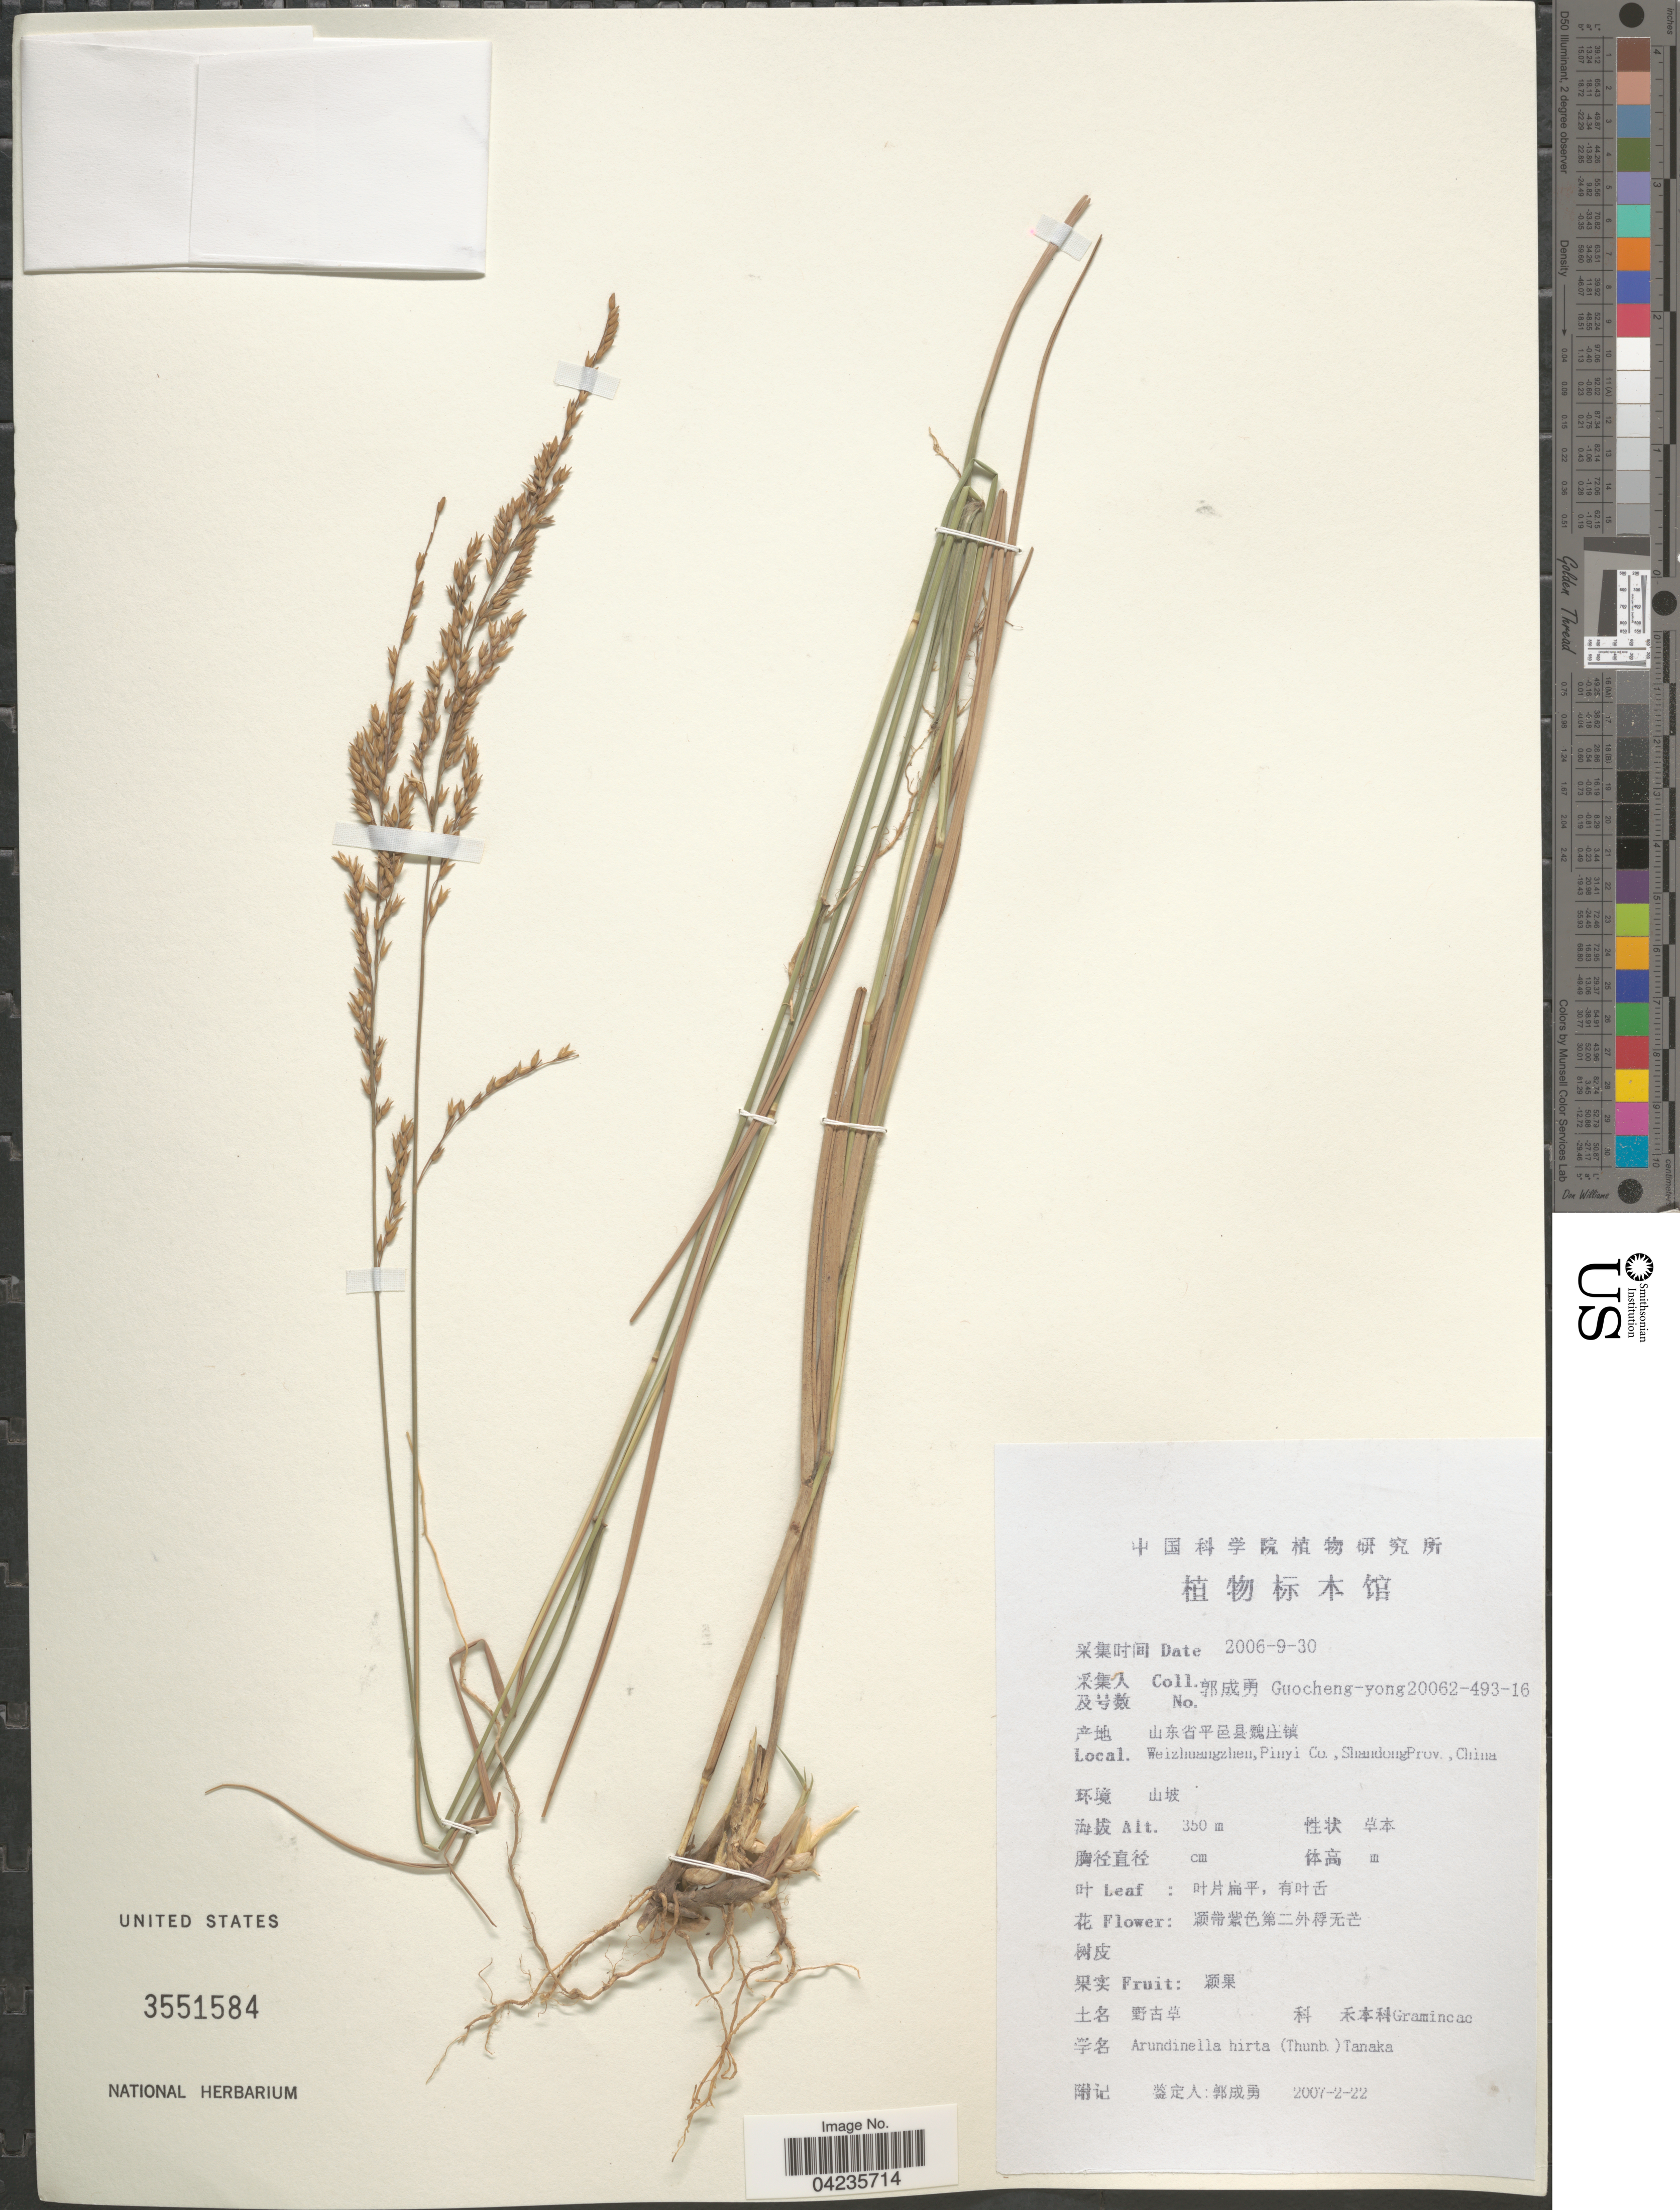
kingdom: Plantae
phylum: Tracheophyta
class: Liliopsida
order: Poales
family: Poaceae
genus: Arundinella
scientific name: Arundinella hirta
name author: (Thunb.) Tanaka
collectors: Guo cheng-yong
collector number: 20062-493-16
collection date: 2006-09-30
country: China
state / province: Shandong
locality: Weizhuangzhen,Pinyi Co.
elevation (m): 350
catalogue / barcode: US 3551584